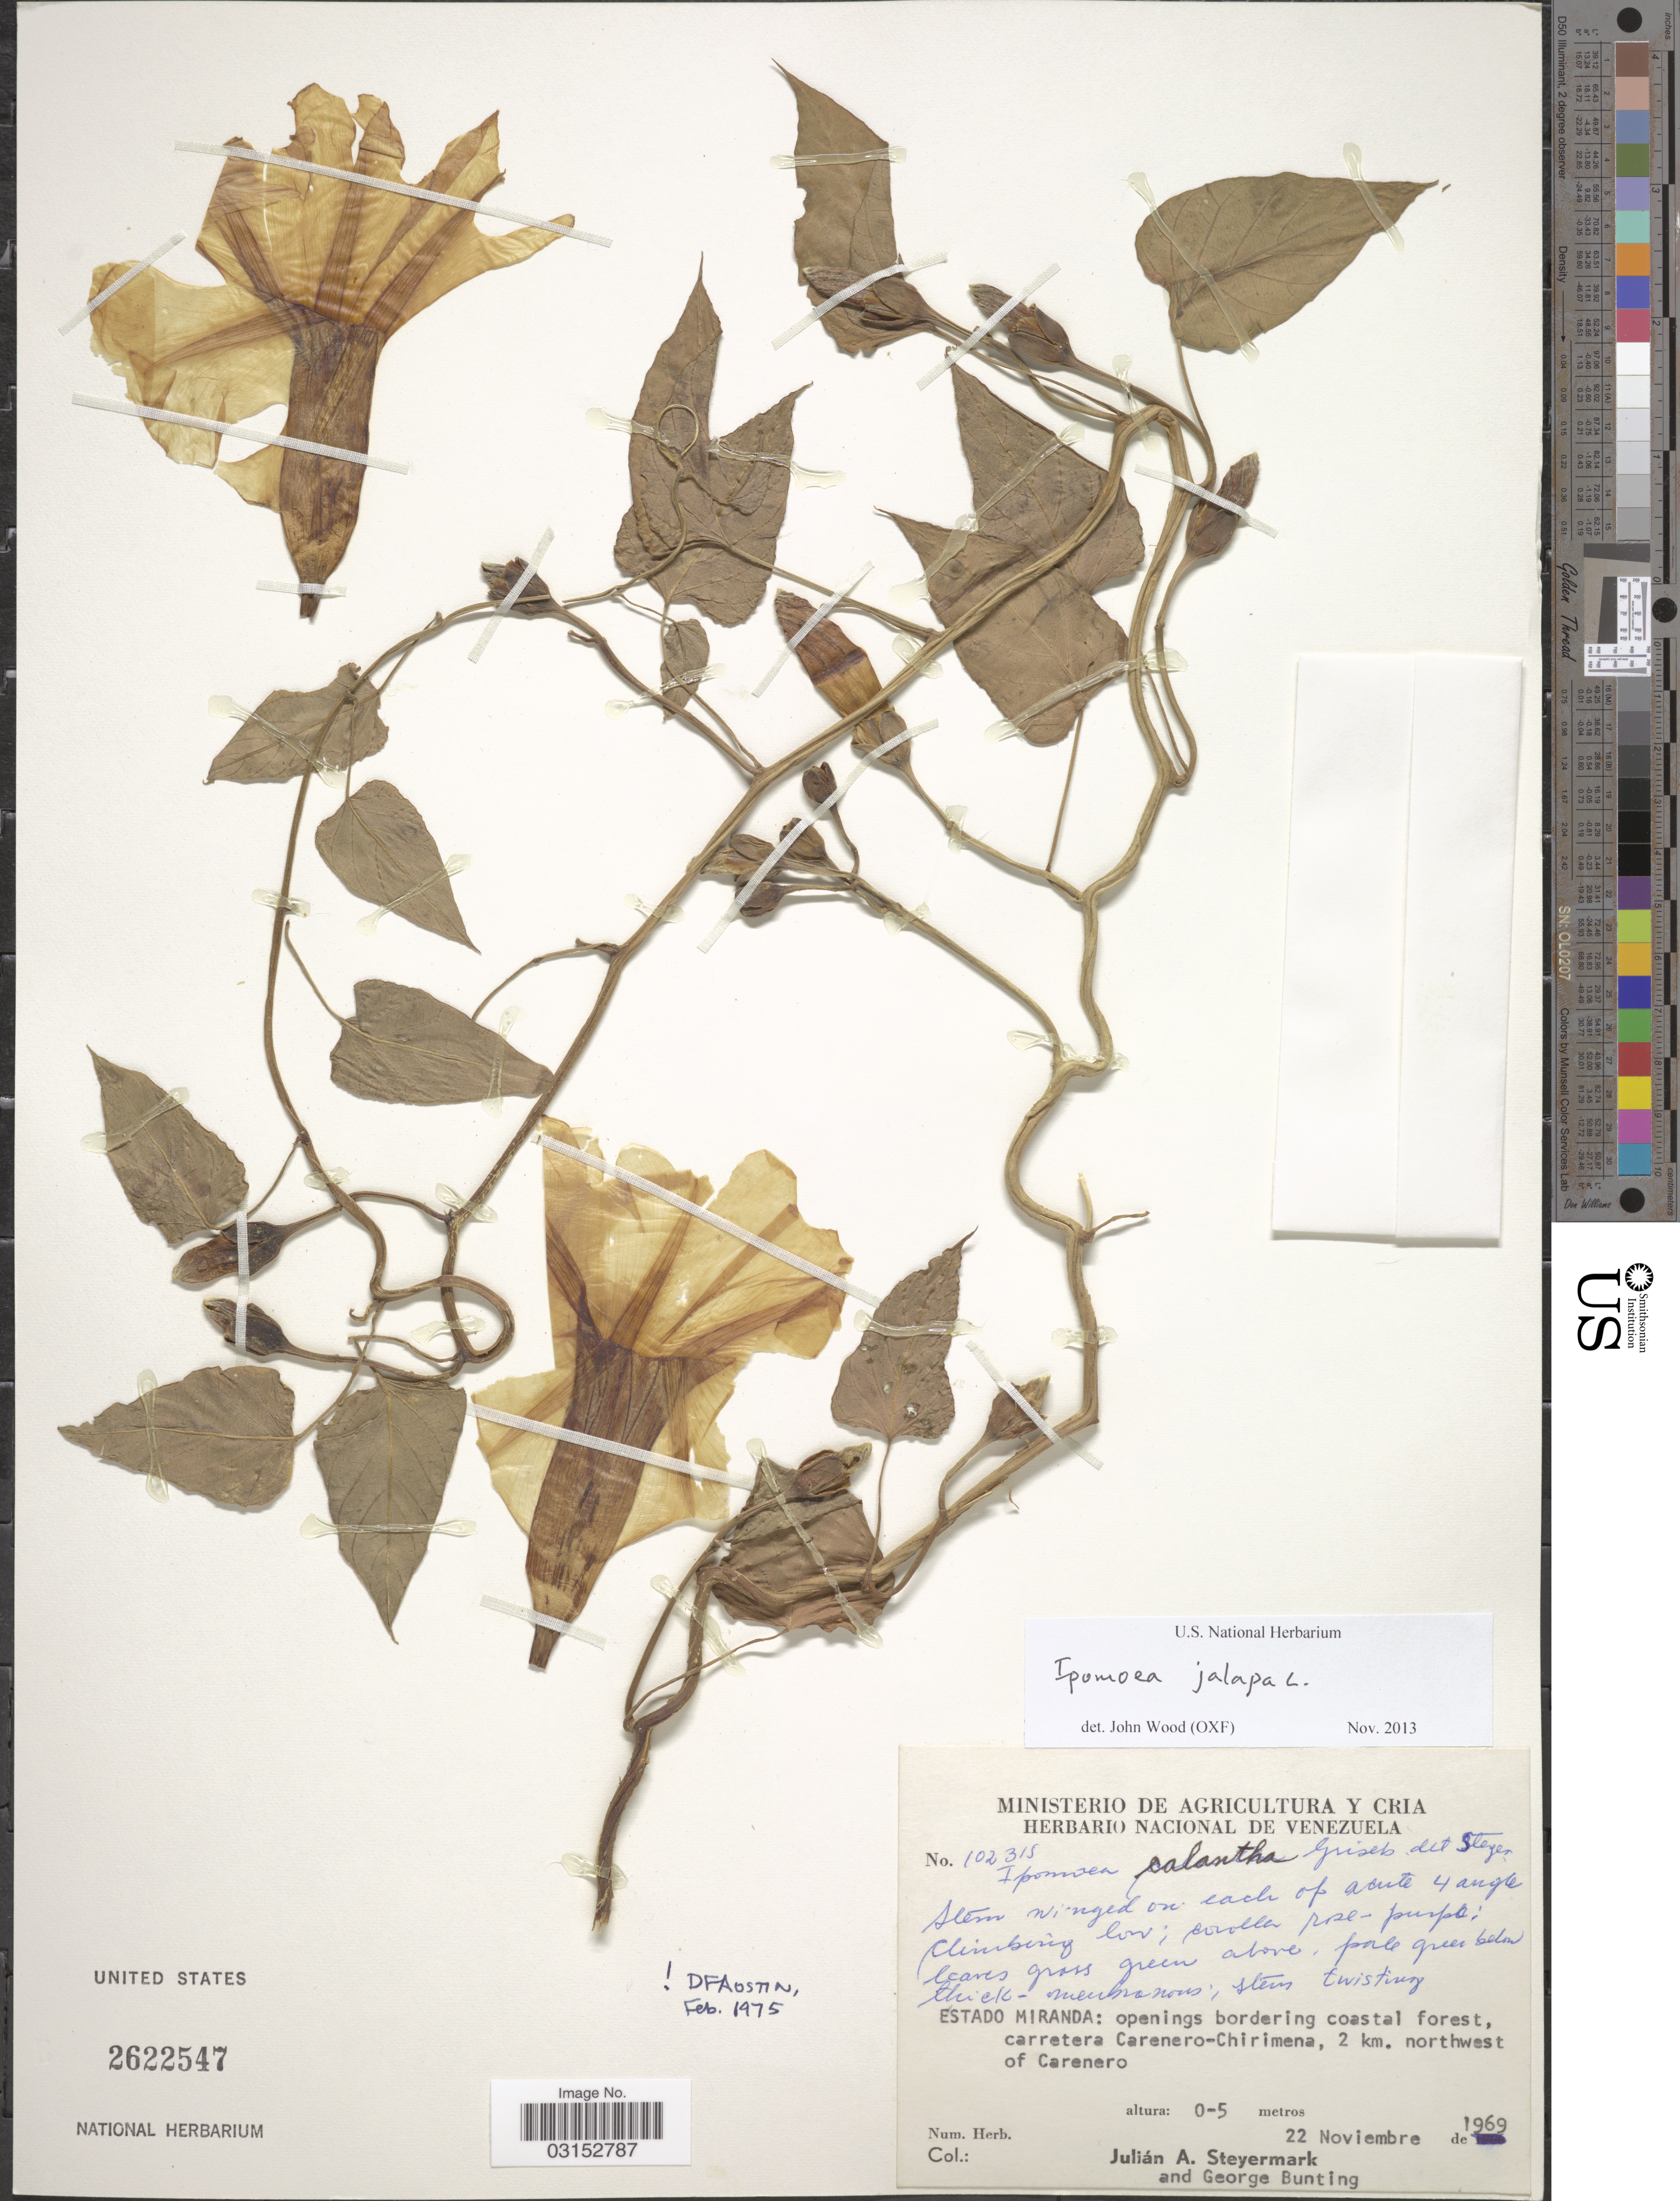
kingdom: Plantae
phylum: Tracheophyta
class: Magnoliopsida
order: Solanales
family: Convolvulaceae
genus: Ipomoea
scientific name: Ipomoea jalapa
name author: (L.) Pursh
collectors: J. Steyermark & G. S. Bunting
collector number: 102315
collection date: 1969-11-22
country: Venezuela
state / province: Miranda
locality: Openings bordering coastal forest, carretera Carenero-Chirimena, 2 km. northwest of Carenero.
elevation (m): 0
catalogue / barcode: US 2622547